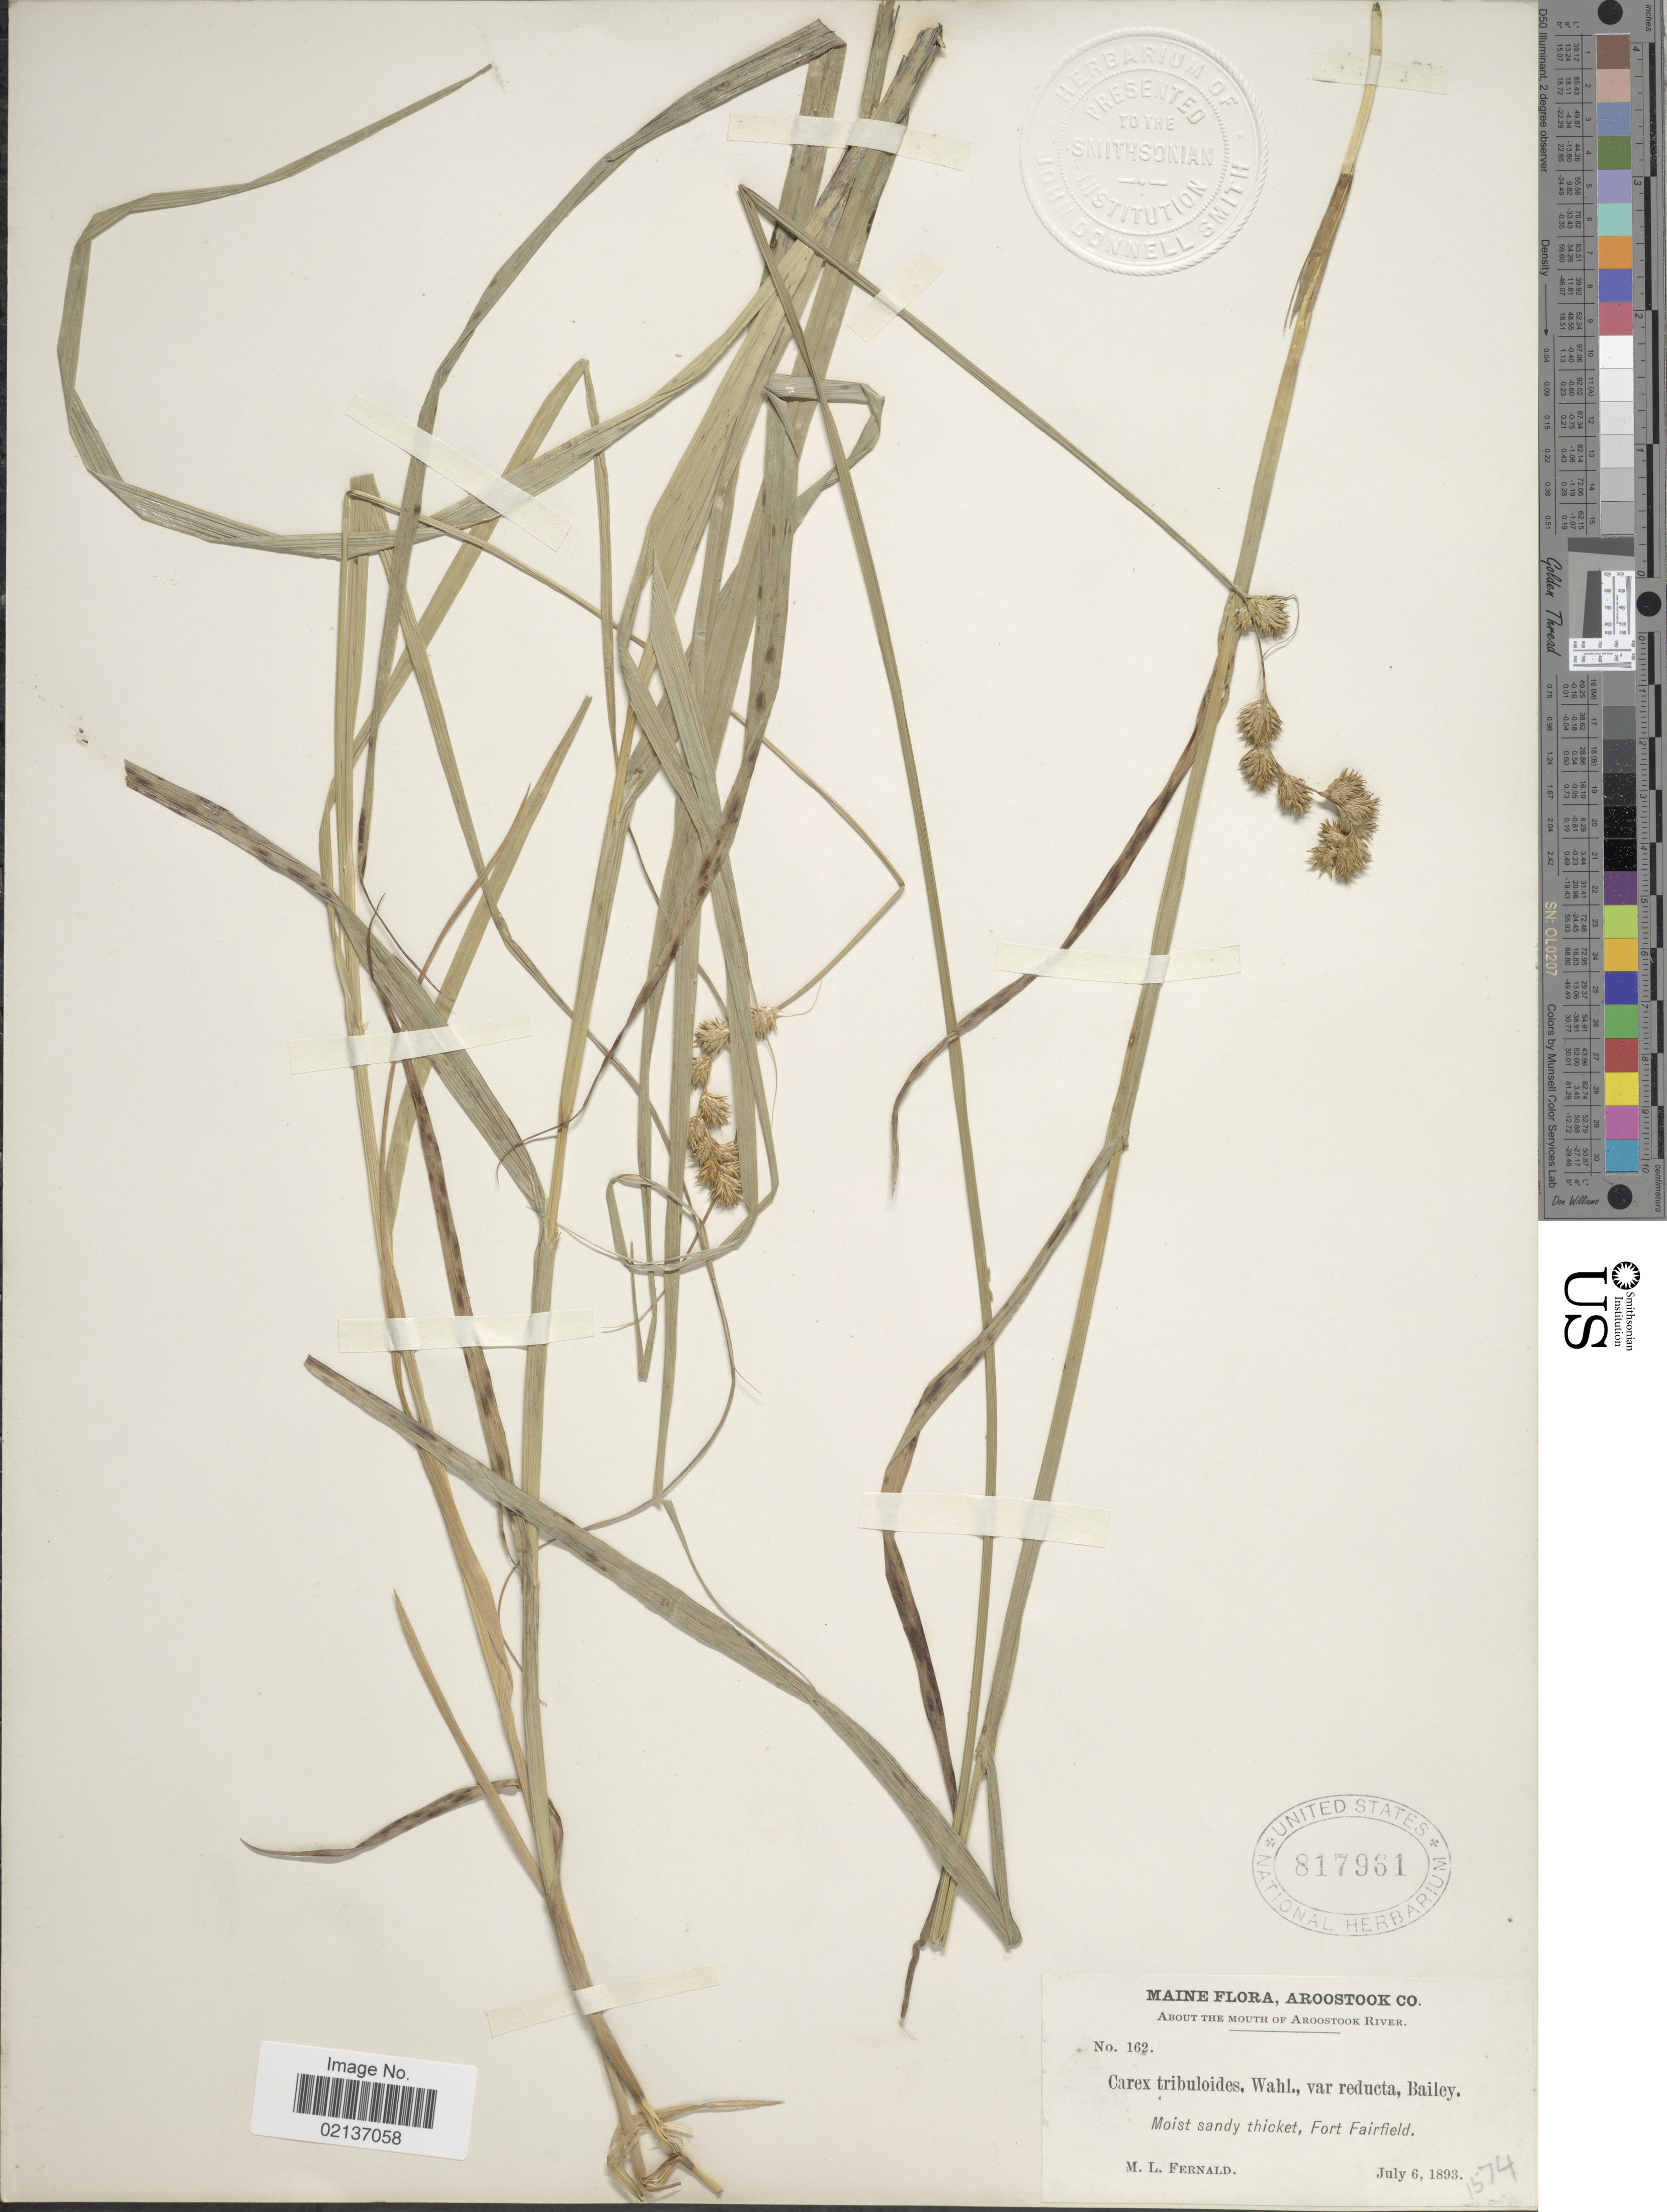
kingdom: Plantae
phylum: Tracheophyta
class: Liliopsida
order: Poales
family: Cyperaceae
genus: Carex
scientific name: Carex tribuloides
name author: Wahlenb.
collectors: M. L. Fernald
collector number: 162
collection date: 1893-07-06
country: United States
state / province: Maine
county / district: Aroostook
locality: Aroostook Co, about the mouth of Aroostook River, Fort Fairfield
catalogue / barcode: US 817961